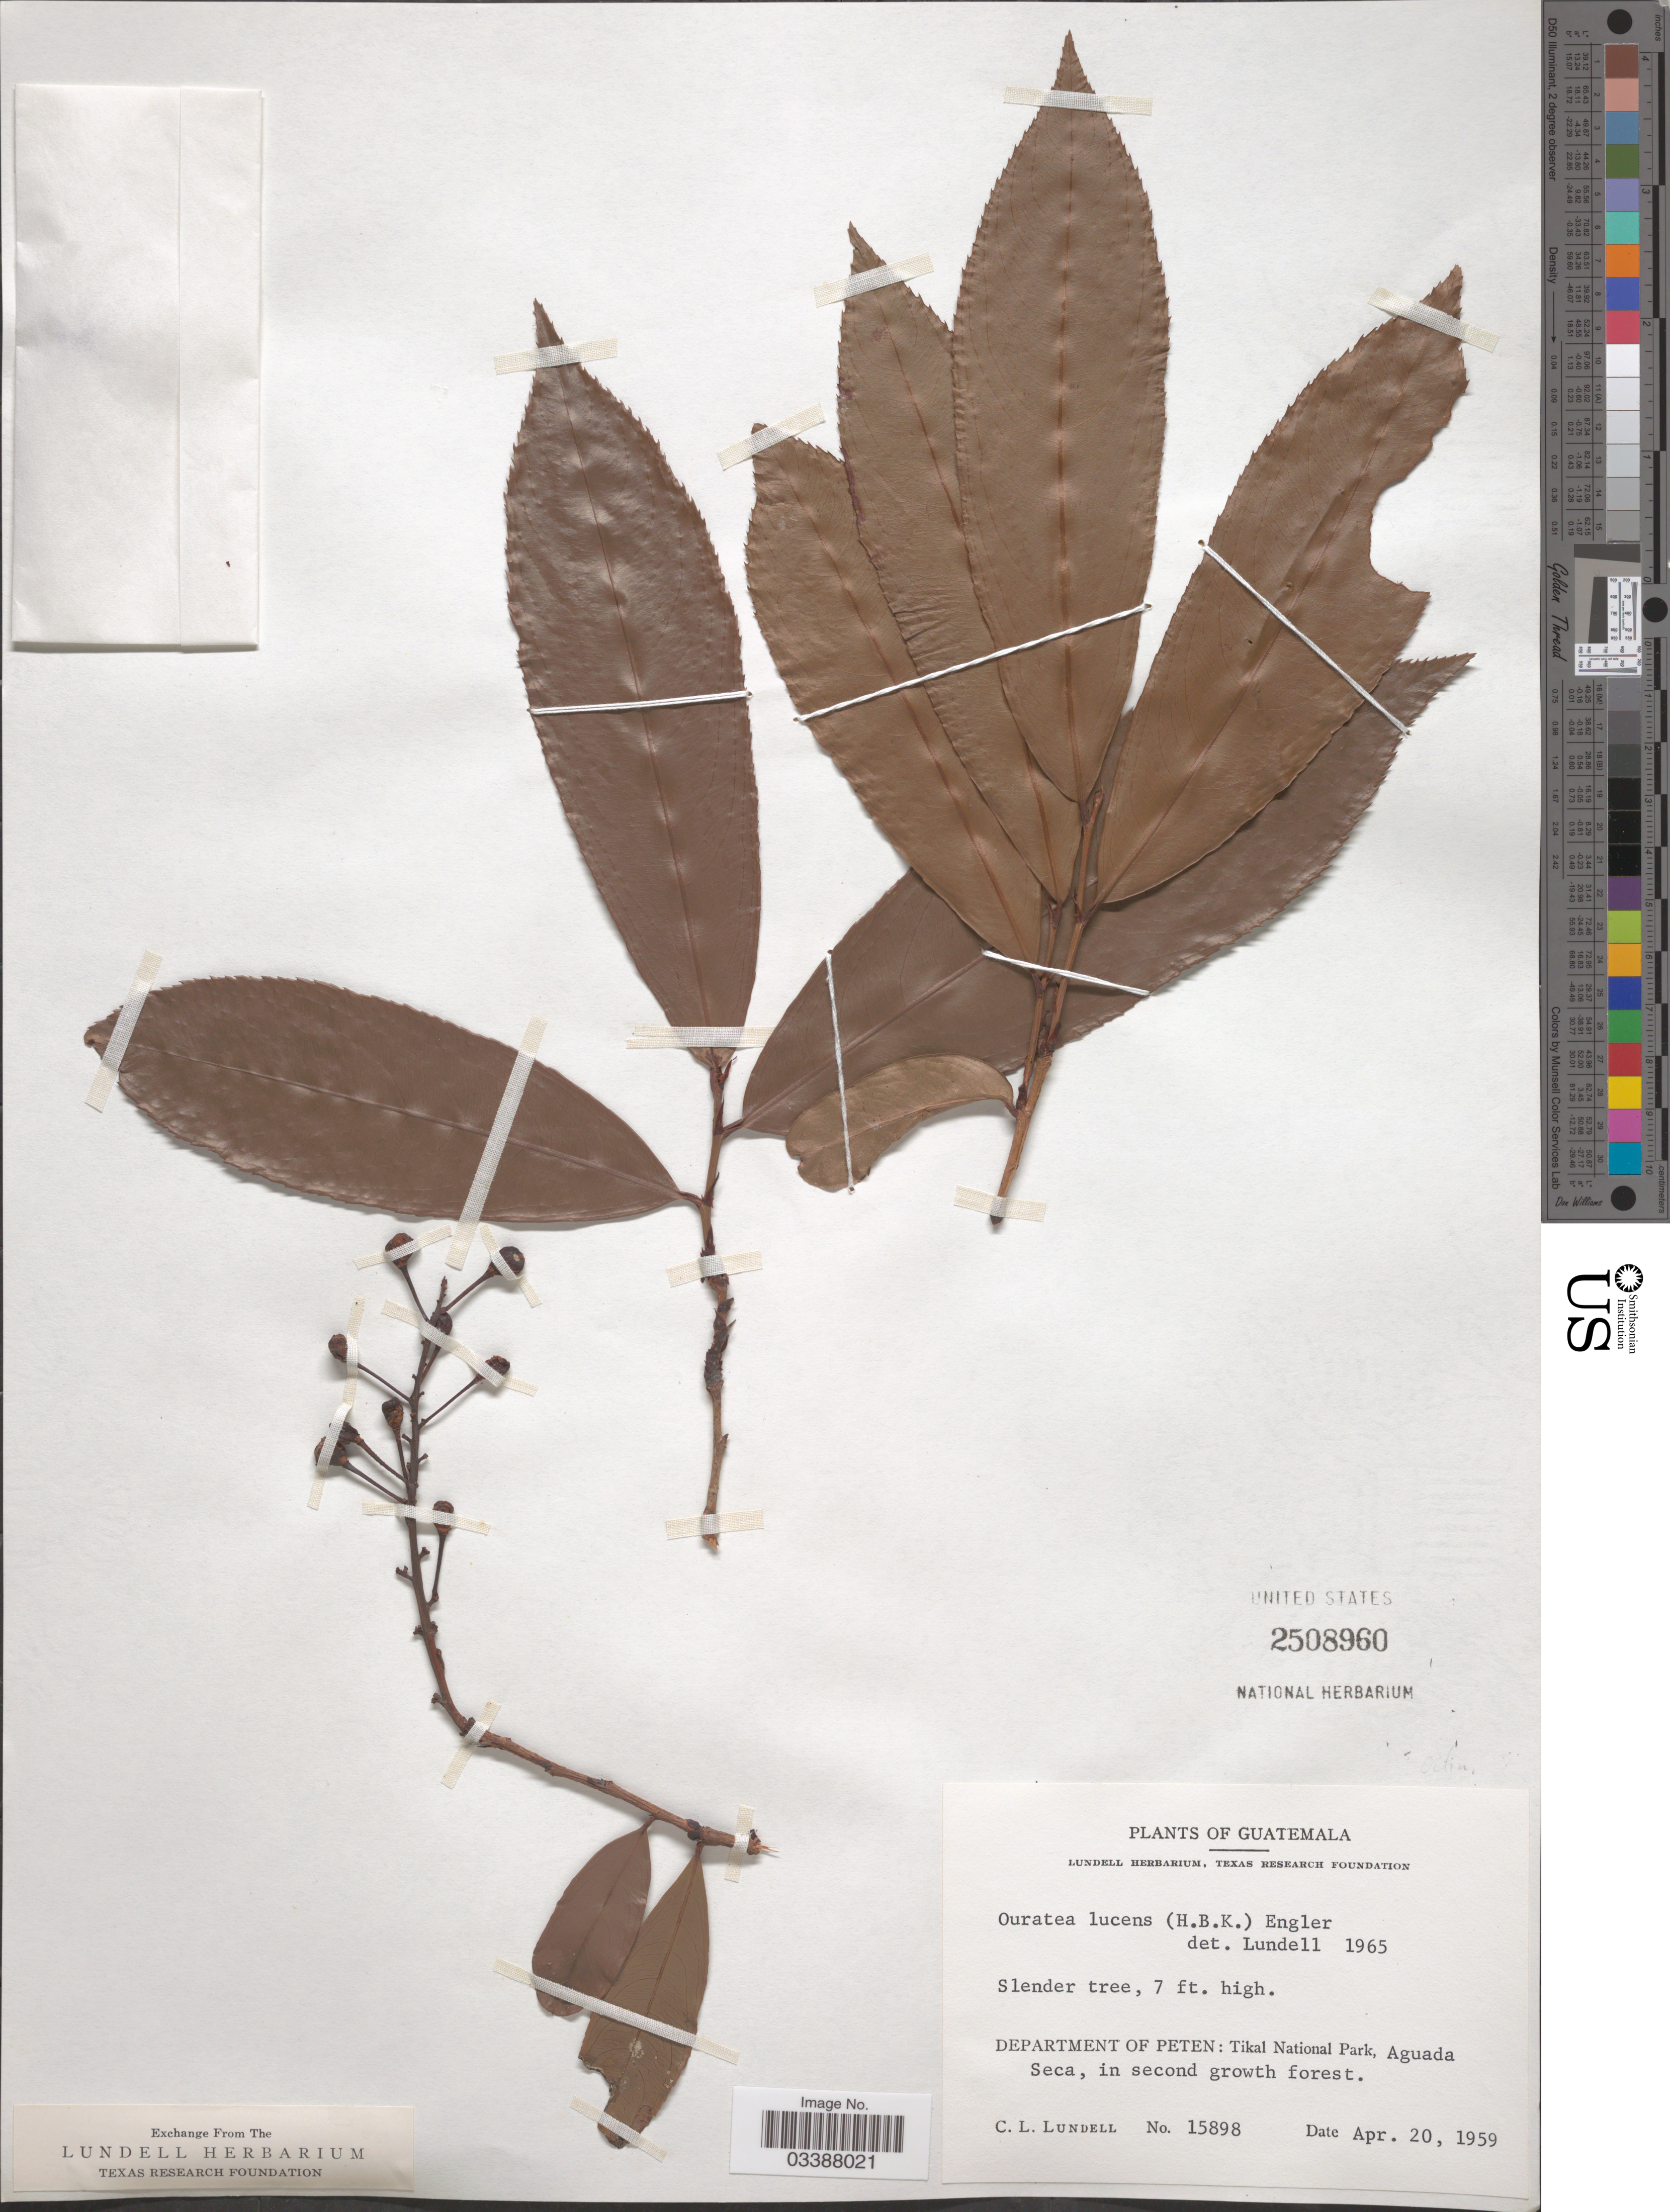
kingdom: Plantae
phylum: Tracheophyta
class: Magnoliopsida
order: Malpighiales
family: Ochnaceae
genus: Ouratea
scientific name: Ouratea lucens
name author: (Kunth) Engl.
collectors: C. L. Lundell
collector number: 15898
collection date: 1959-04-20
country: Guatemala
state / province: El Petén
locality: Department of Peten: Tikal National Park, Aguada Seca.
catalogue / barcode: US 2508960